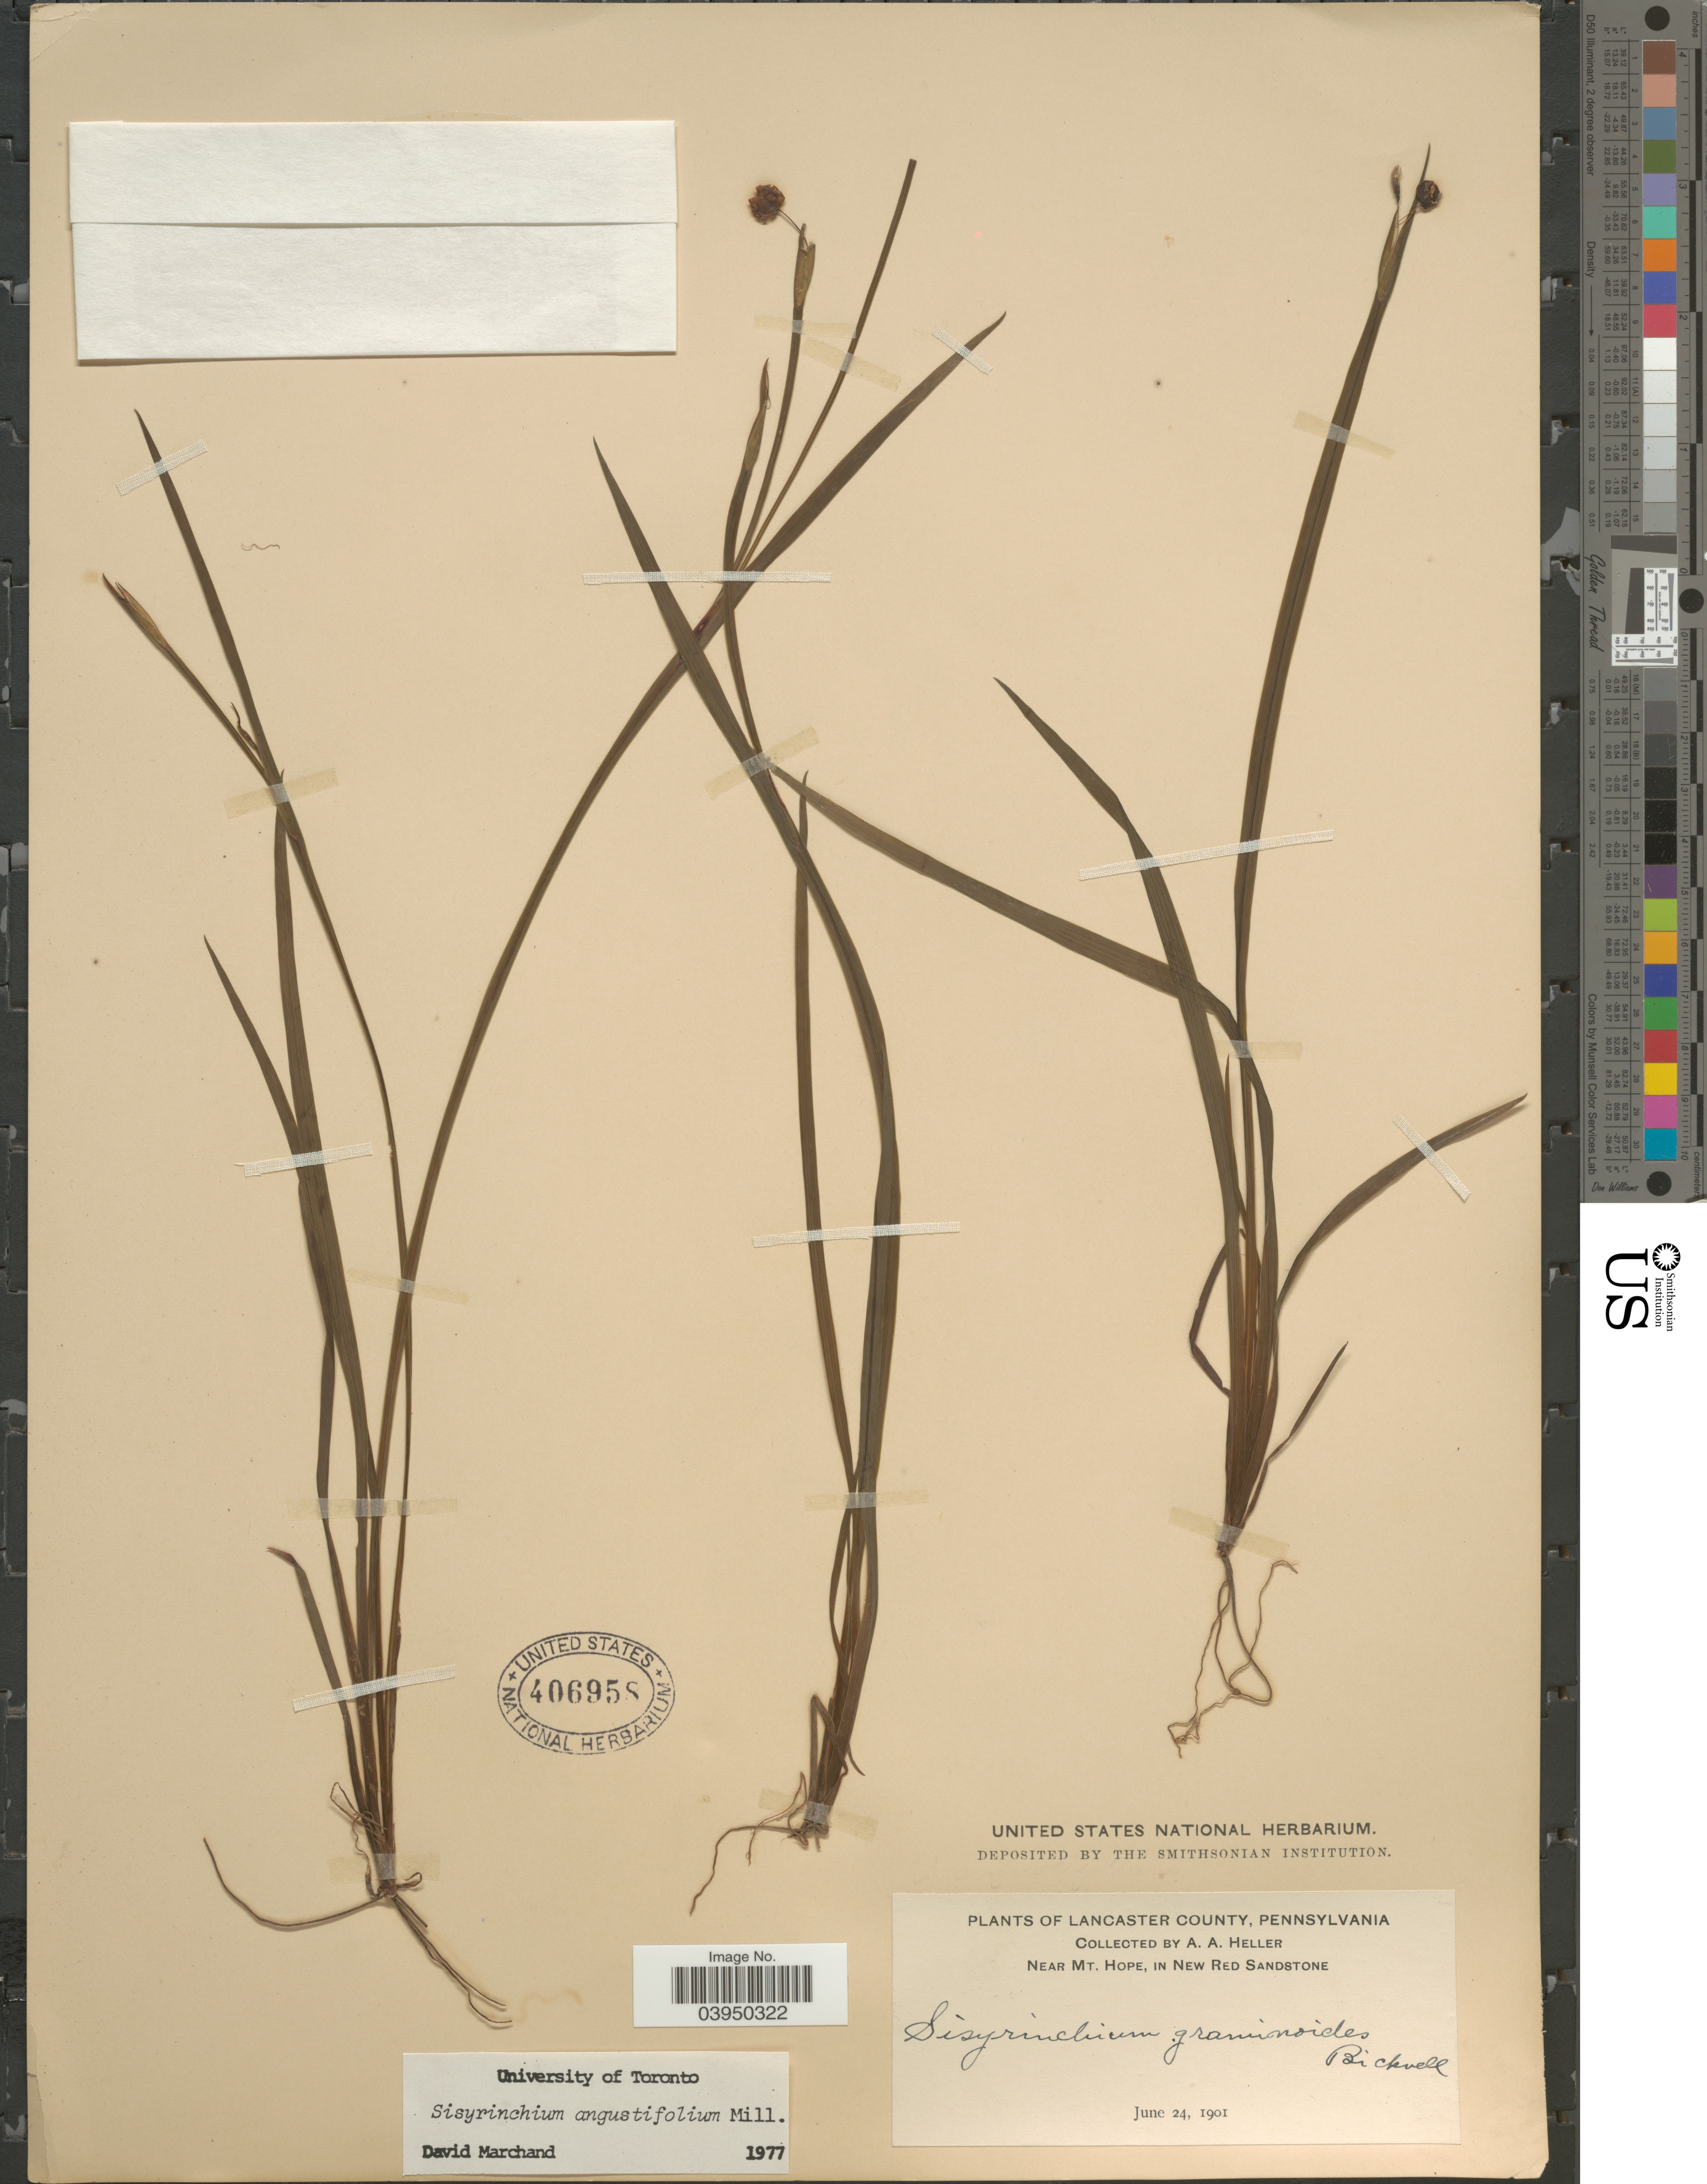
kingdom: Plantae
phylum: Tracheophyta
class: Liliopsida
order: Asparagales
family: Iridaceae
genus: Sisyrinchium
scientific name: Sisyrinchium angustifolium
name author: Mill.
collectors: A. A. Heller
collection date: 1901-06-24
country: United States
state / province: Pennsylvania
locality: Lancaster County. Near Mt. Hope, in New Red Sandstone.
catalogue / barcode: US 406958